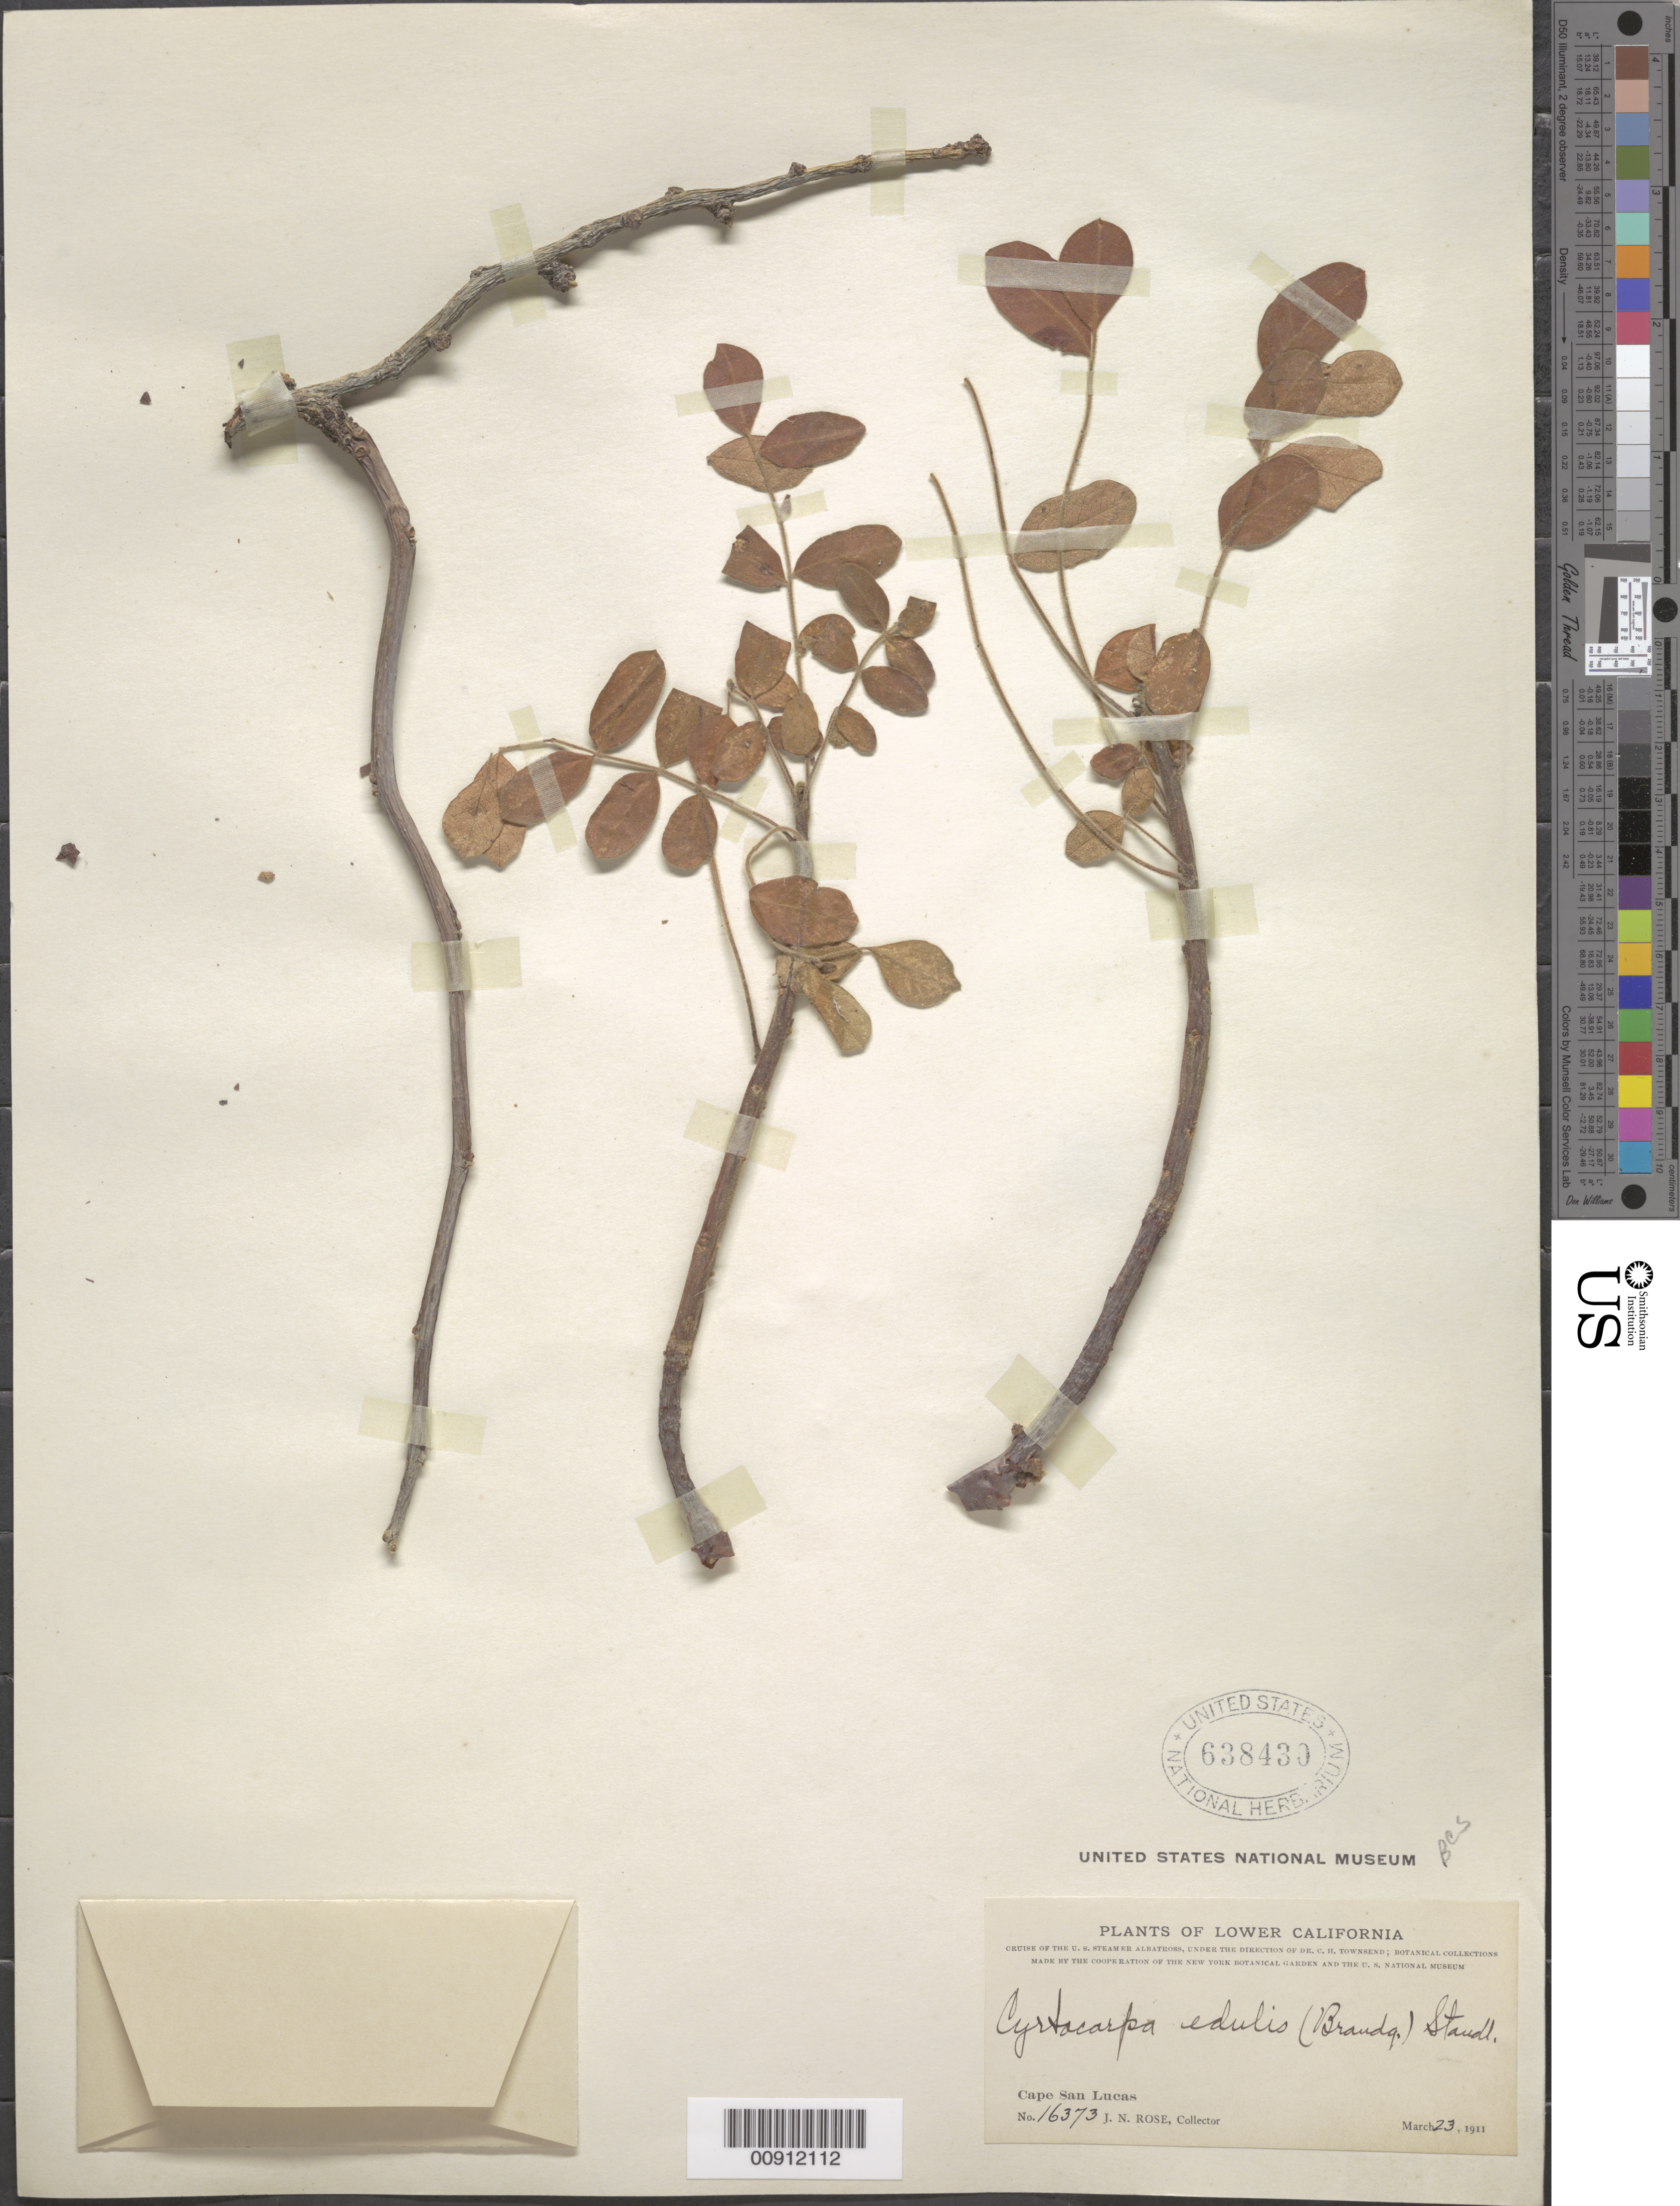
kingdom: Plantae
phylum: Tracheophyta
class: Magnoliopsida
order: Sapindales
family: Anacardiaceae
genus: Cyrtocarpa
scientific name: Cyrtocarpa edulis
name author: (Brandegee) Standl.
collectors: J. N. Rose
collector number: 16373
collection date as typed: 23 Mar 1911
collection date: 1911-03-23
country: Mexico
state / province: Baja California Sur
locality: Cape San Lucas. Lower California.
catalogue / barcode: US 638430